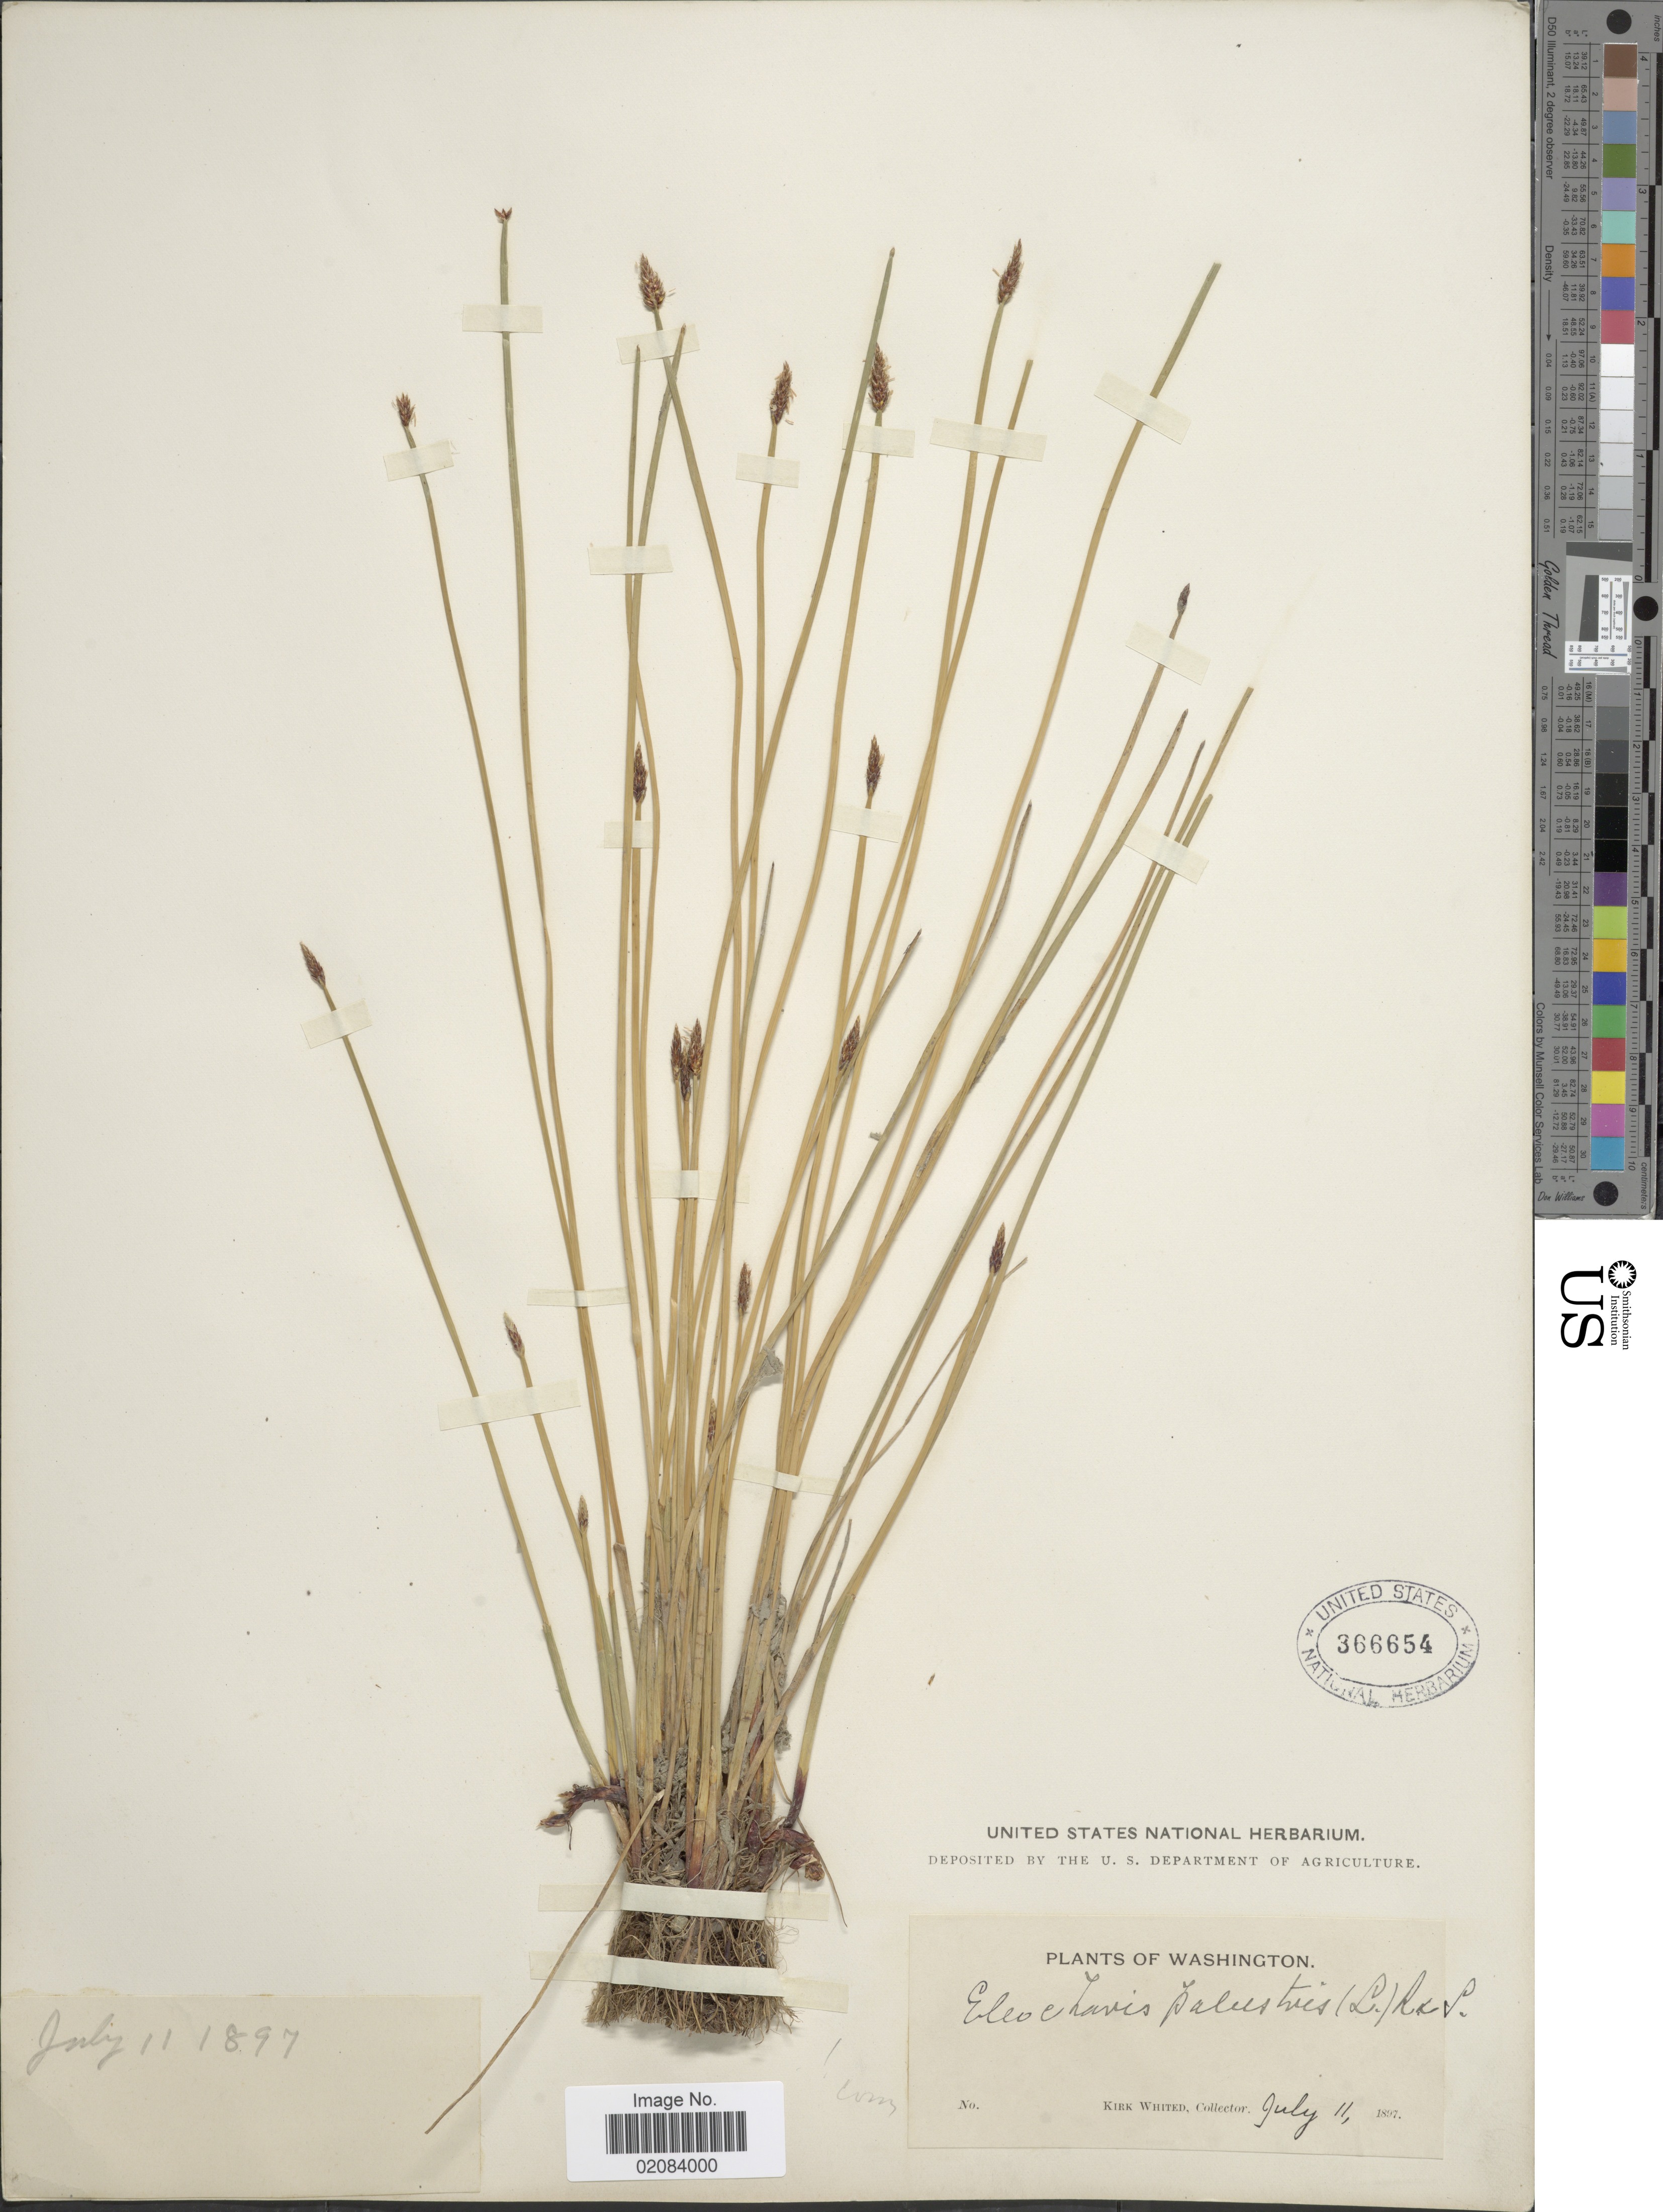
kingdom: Plantae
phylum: Tracheophyta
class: Liliopsida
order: Poales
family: Cyperaceae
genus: Eleocharis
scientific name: Eleocharis palustris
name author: (L.) Roem. & Schult.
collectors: K. Whited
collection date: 1897-07-11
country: United States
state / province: Washington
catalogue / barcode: US 366654